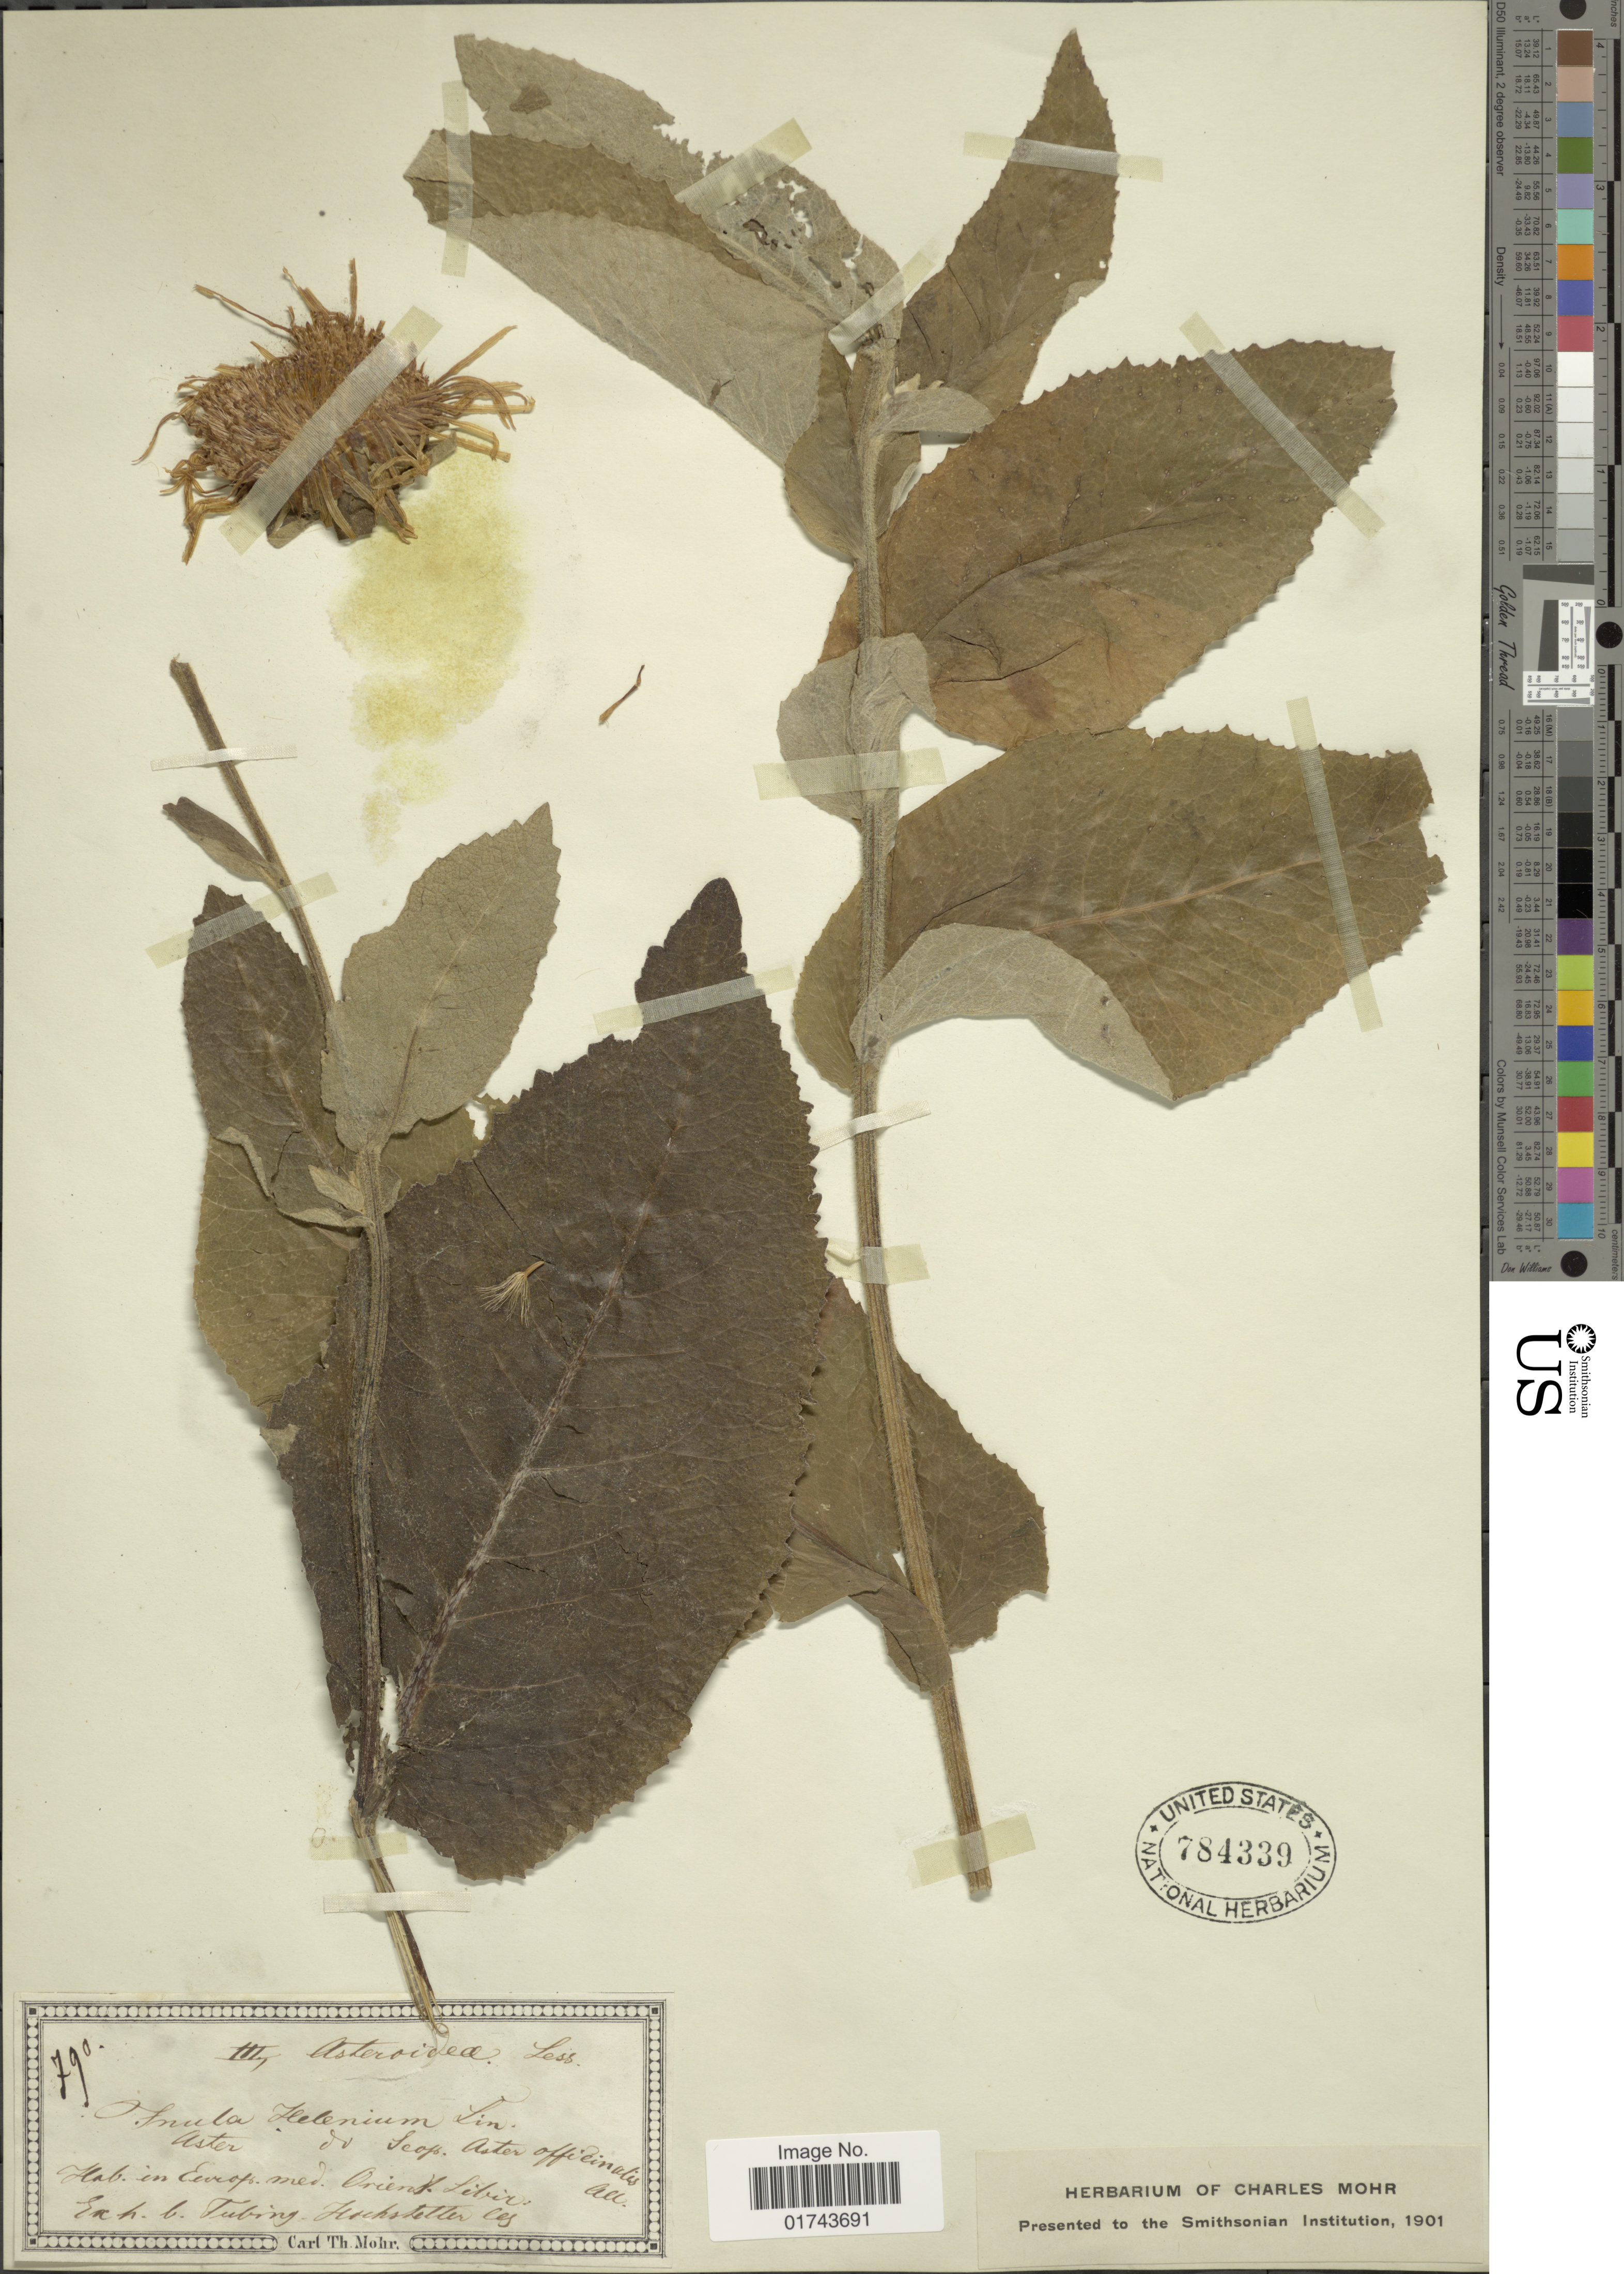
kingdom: Plantae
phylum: Tracheophyta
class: Magnoliopsida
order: Asterales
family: Asteraceae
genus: Inula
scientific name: Inula helenium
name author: L.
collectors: ex herb. Charles Mohr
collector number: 790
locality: Europe, Med., Orient, Libir [interpreted]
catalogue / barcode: US 784339